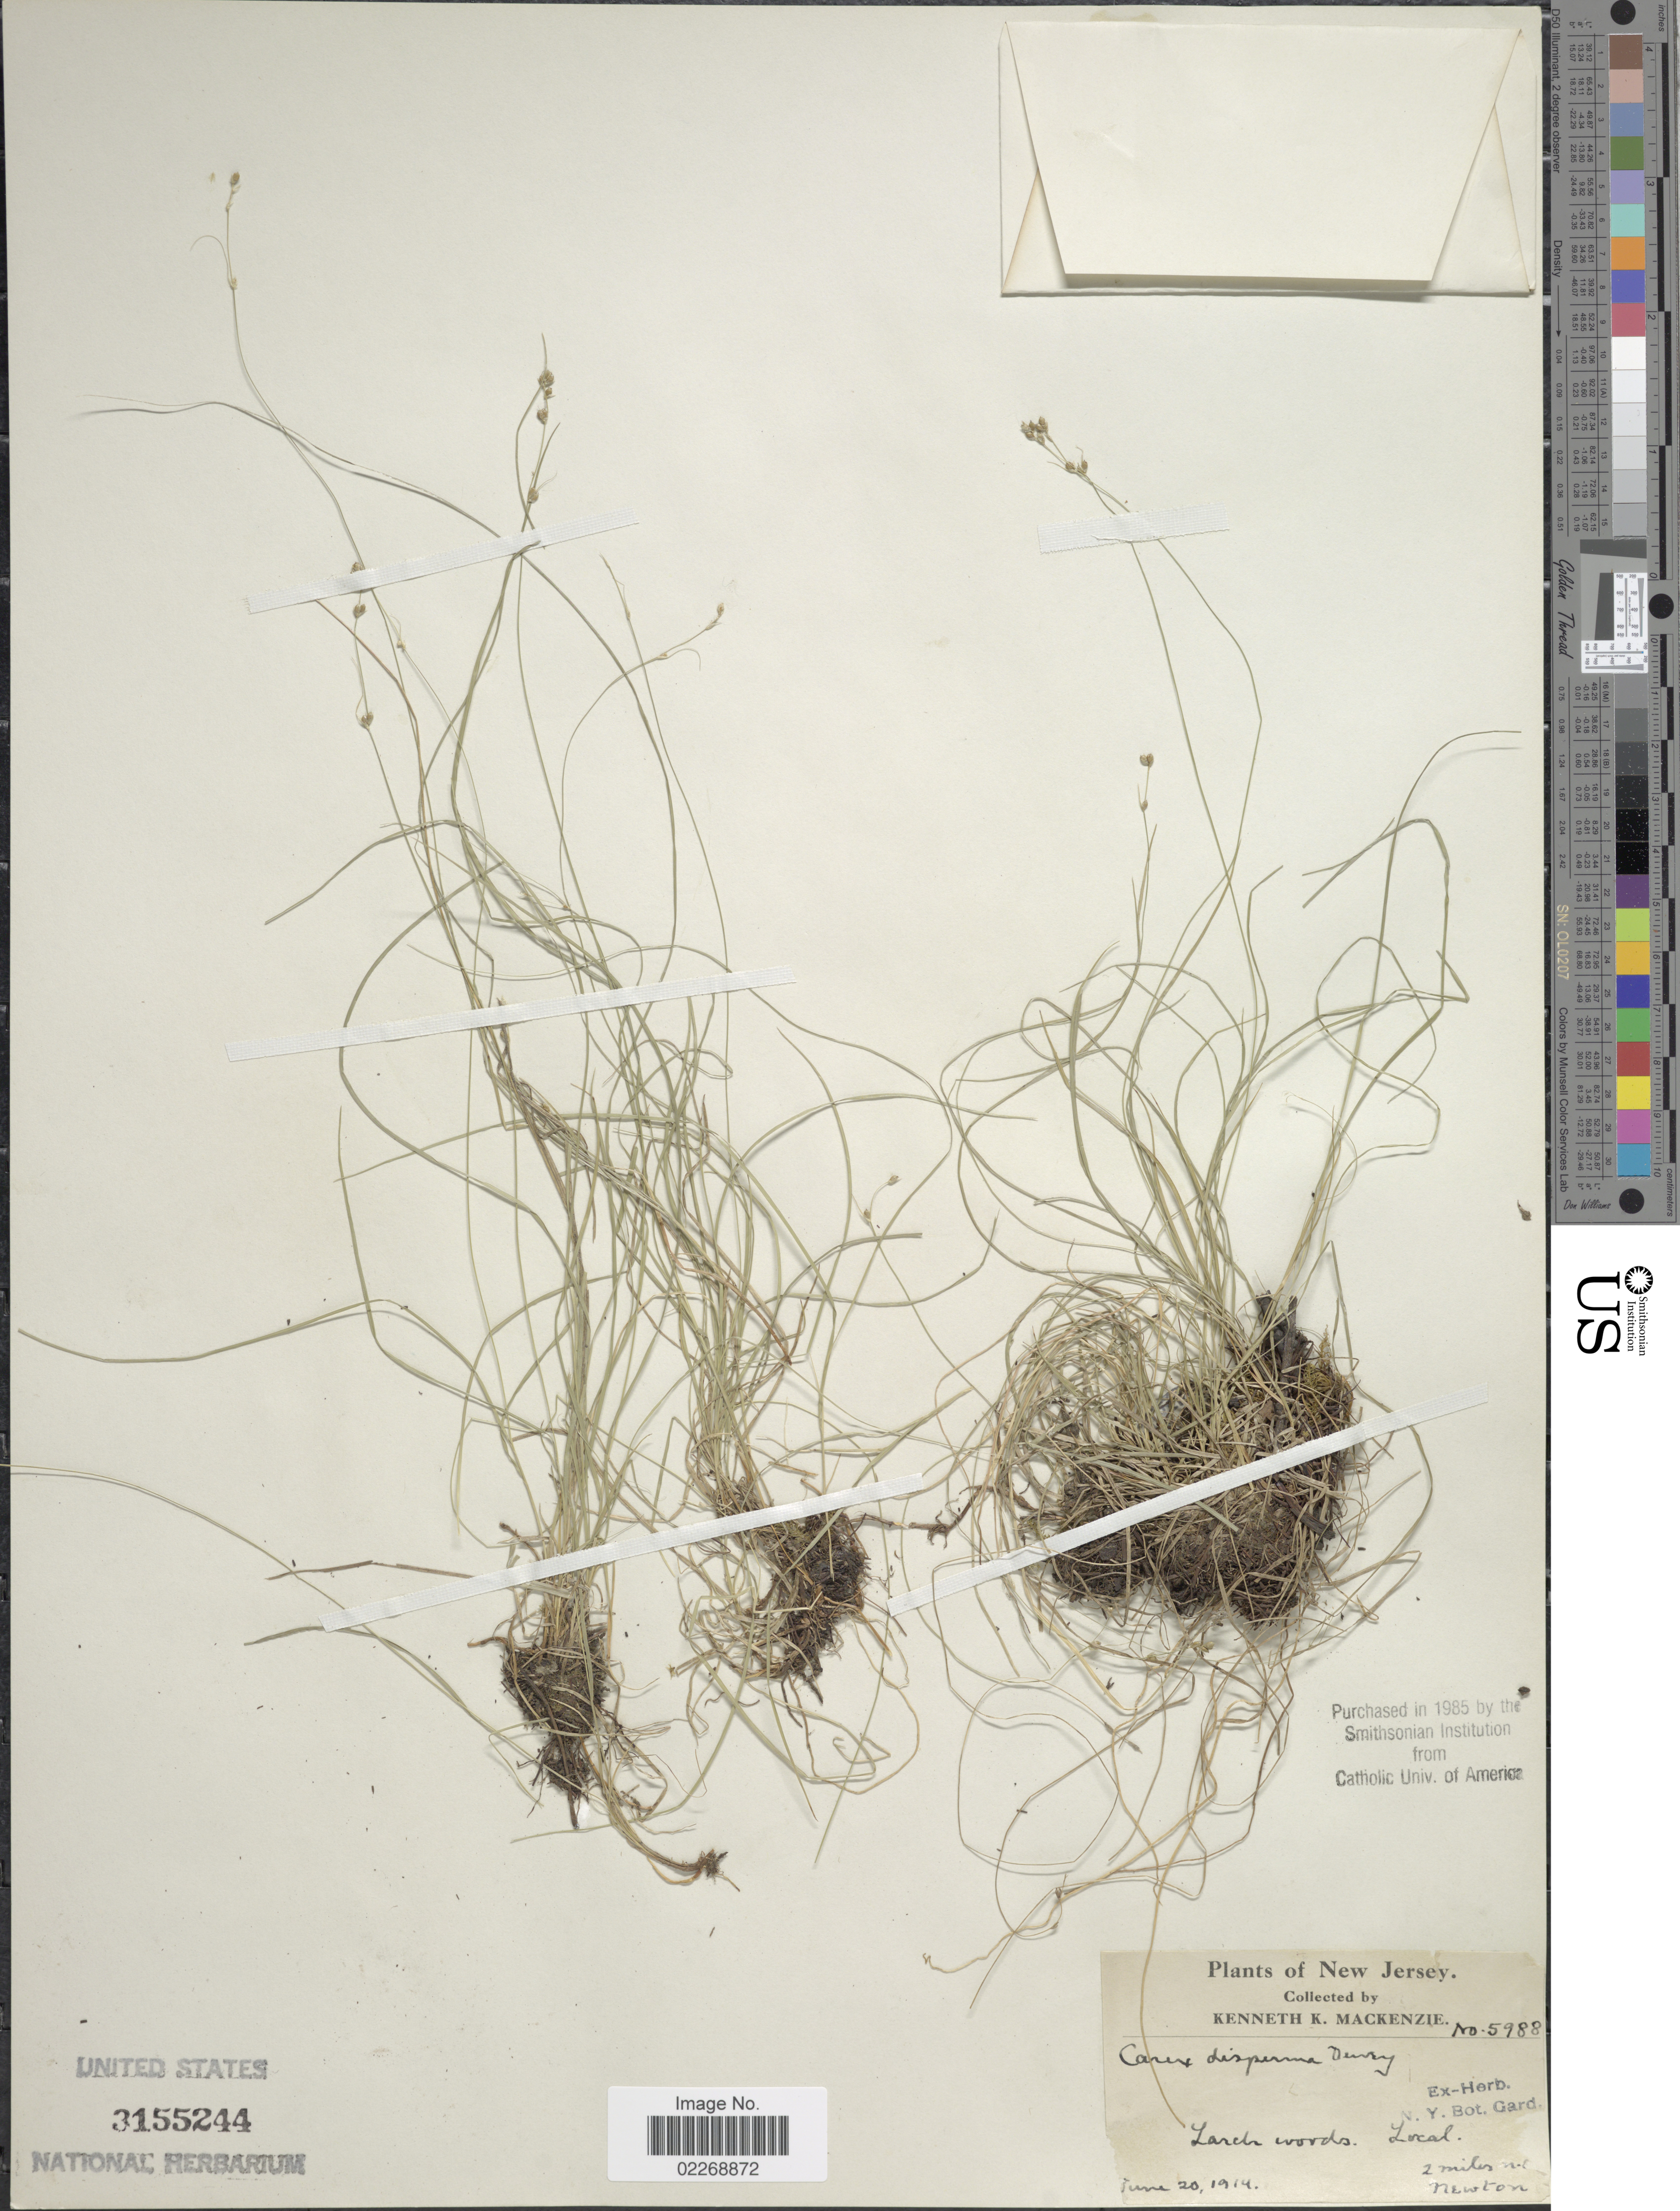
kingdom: Plantae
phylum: Tracheophyta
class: Liliopsida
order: Poales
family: Cyperaceae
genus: Carex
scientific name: Carex disperma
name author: Dewey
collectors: K. K. Mackenzie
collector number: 5988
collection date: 1914-06-20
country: United States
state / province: New Jersey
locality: Larch woods, Local, 2 miles n.e. Newton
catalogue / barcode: US 3155244